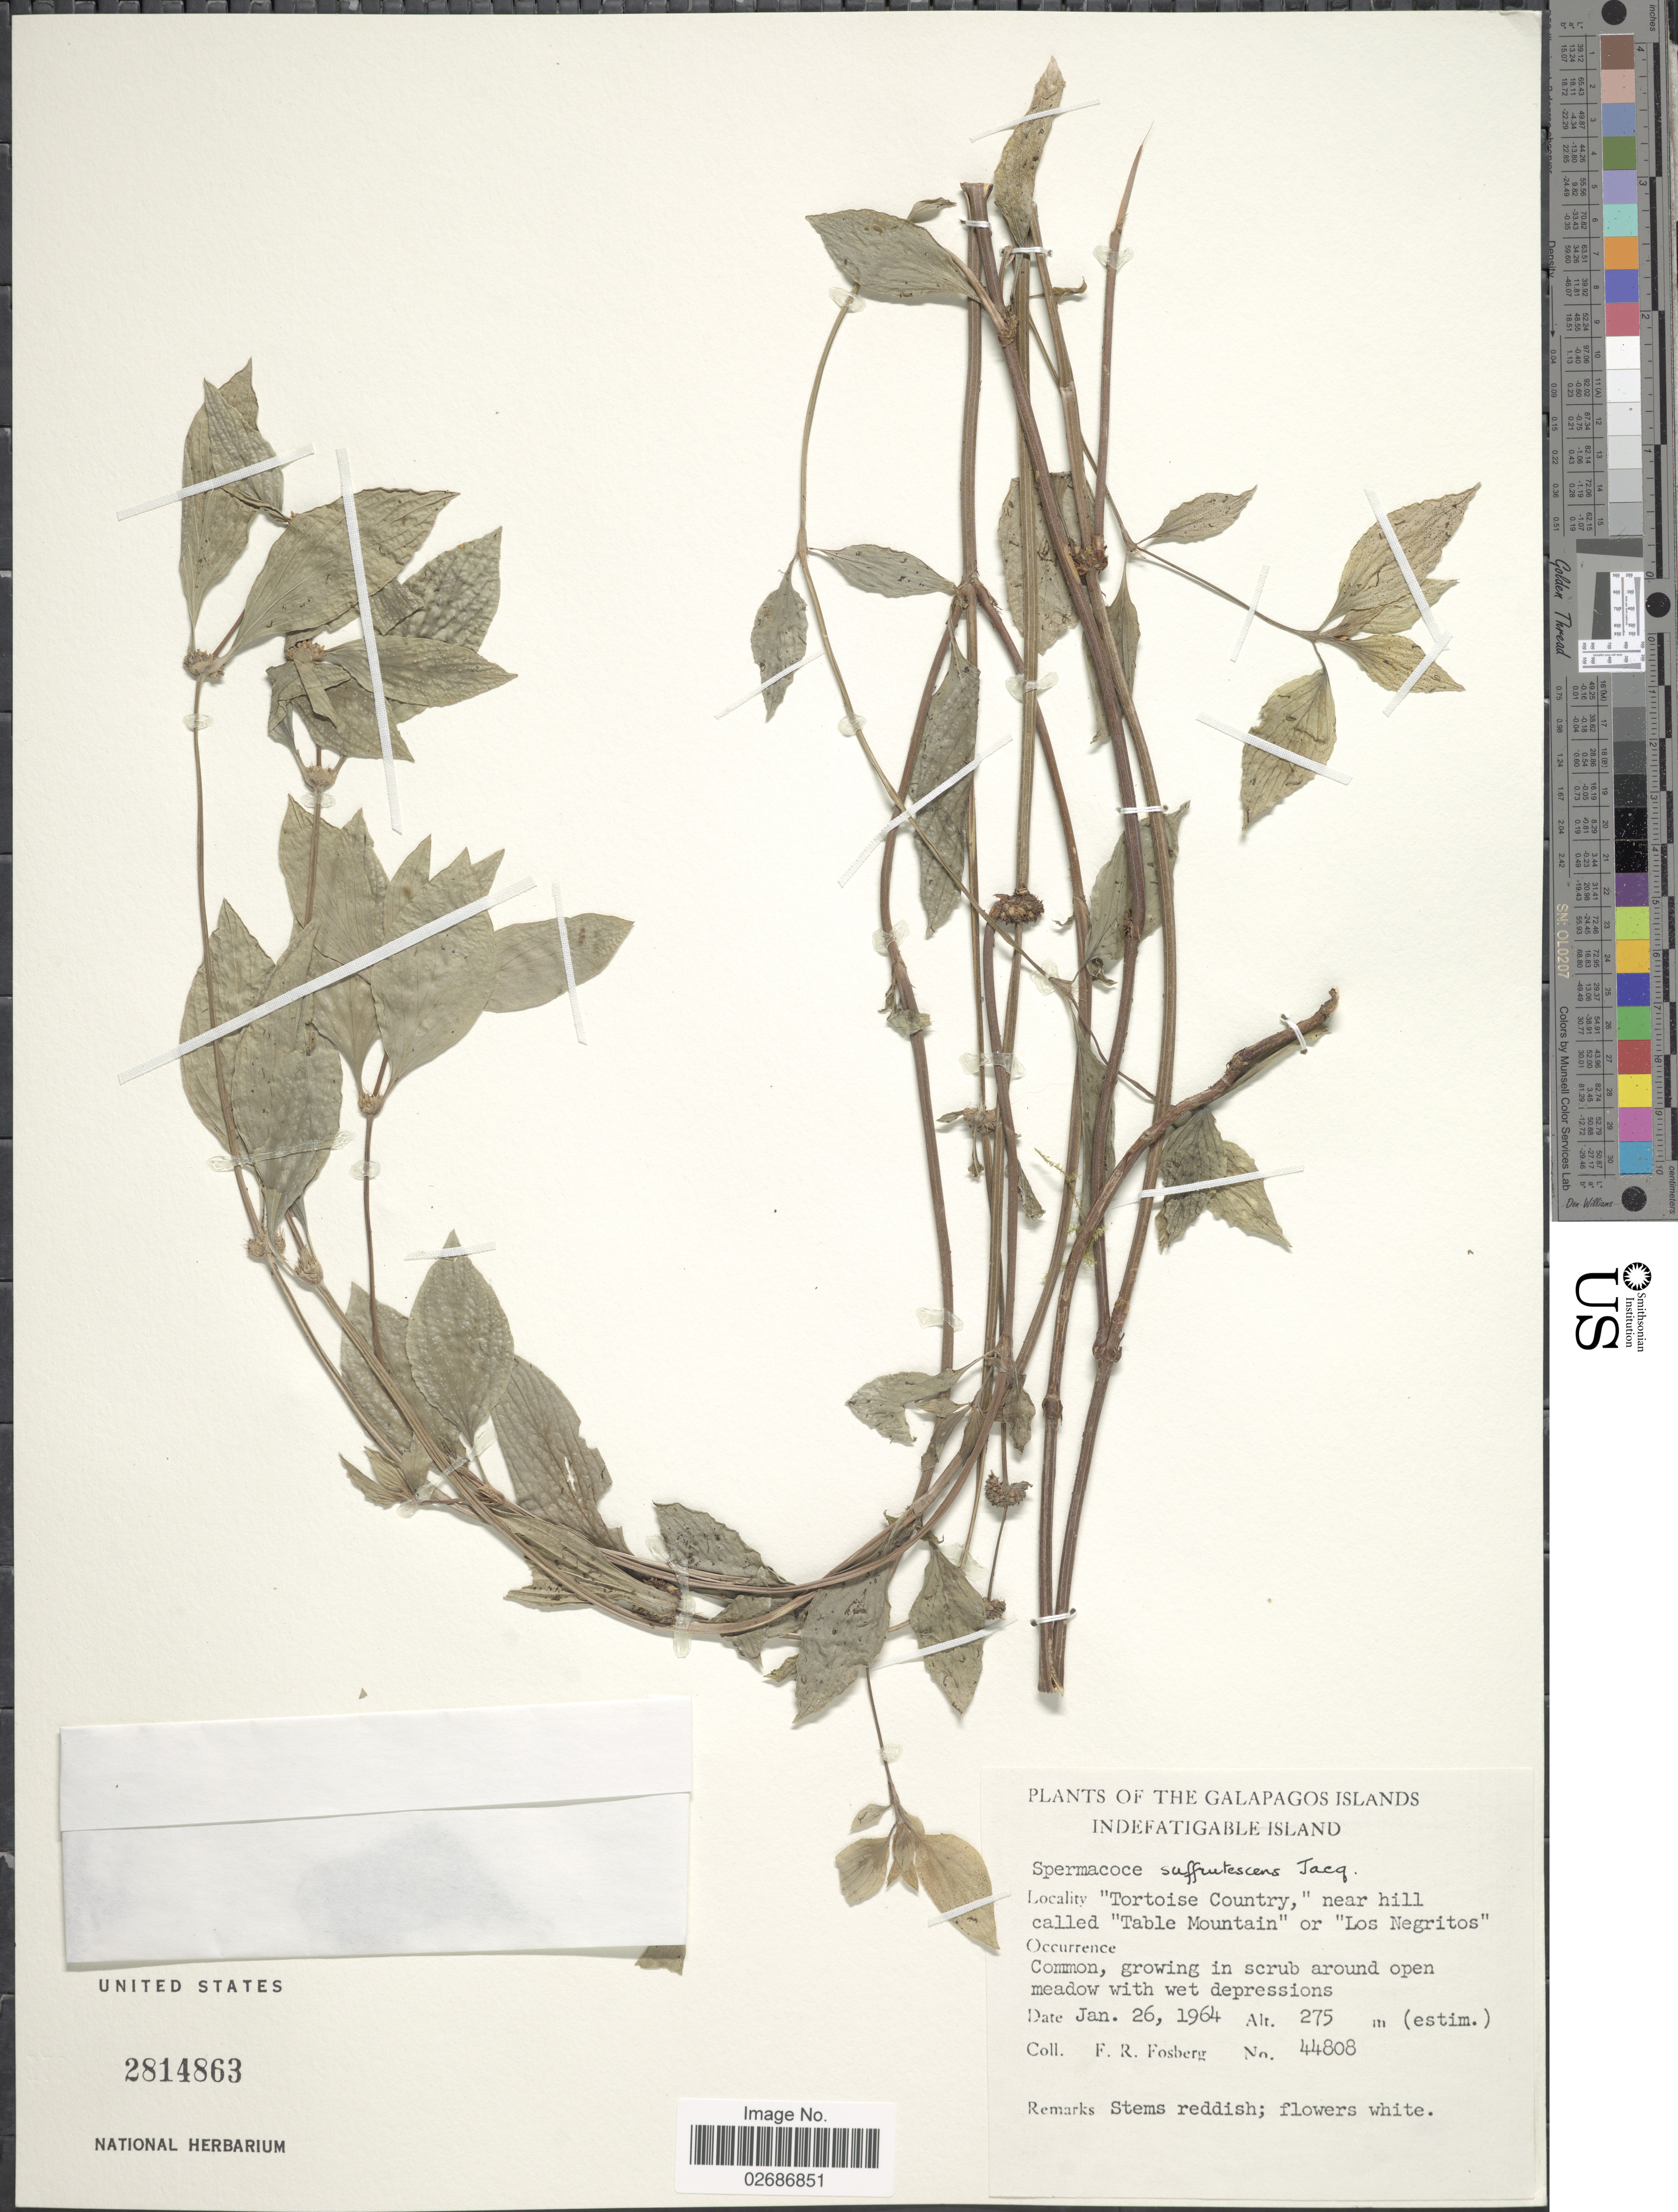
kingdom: Plantae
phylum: Tracheophyta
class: Magnoliopsida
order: Gentianales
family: Rubiaceae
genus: Borreria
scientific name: Borreria remota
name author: (Lam.) Bacigalupo & E.L. Cabral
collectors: F. R. Fosberg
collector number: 44808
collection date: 1964-01-26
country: Ecuador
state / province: Colón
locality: Galapagos Islands, "Tortoise Country", near hill called "Table Mountain" or "Los Negritos"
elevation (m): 275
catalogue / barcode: US 2814863